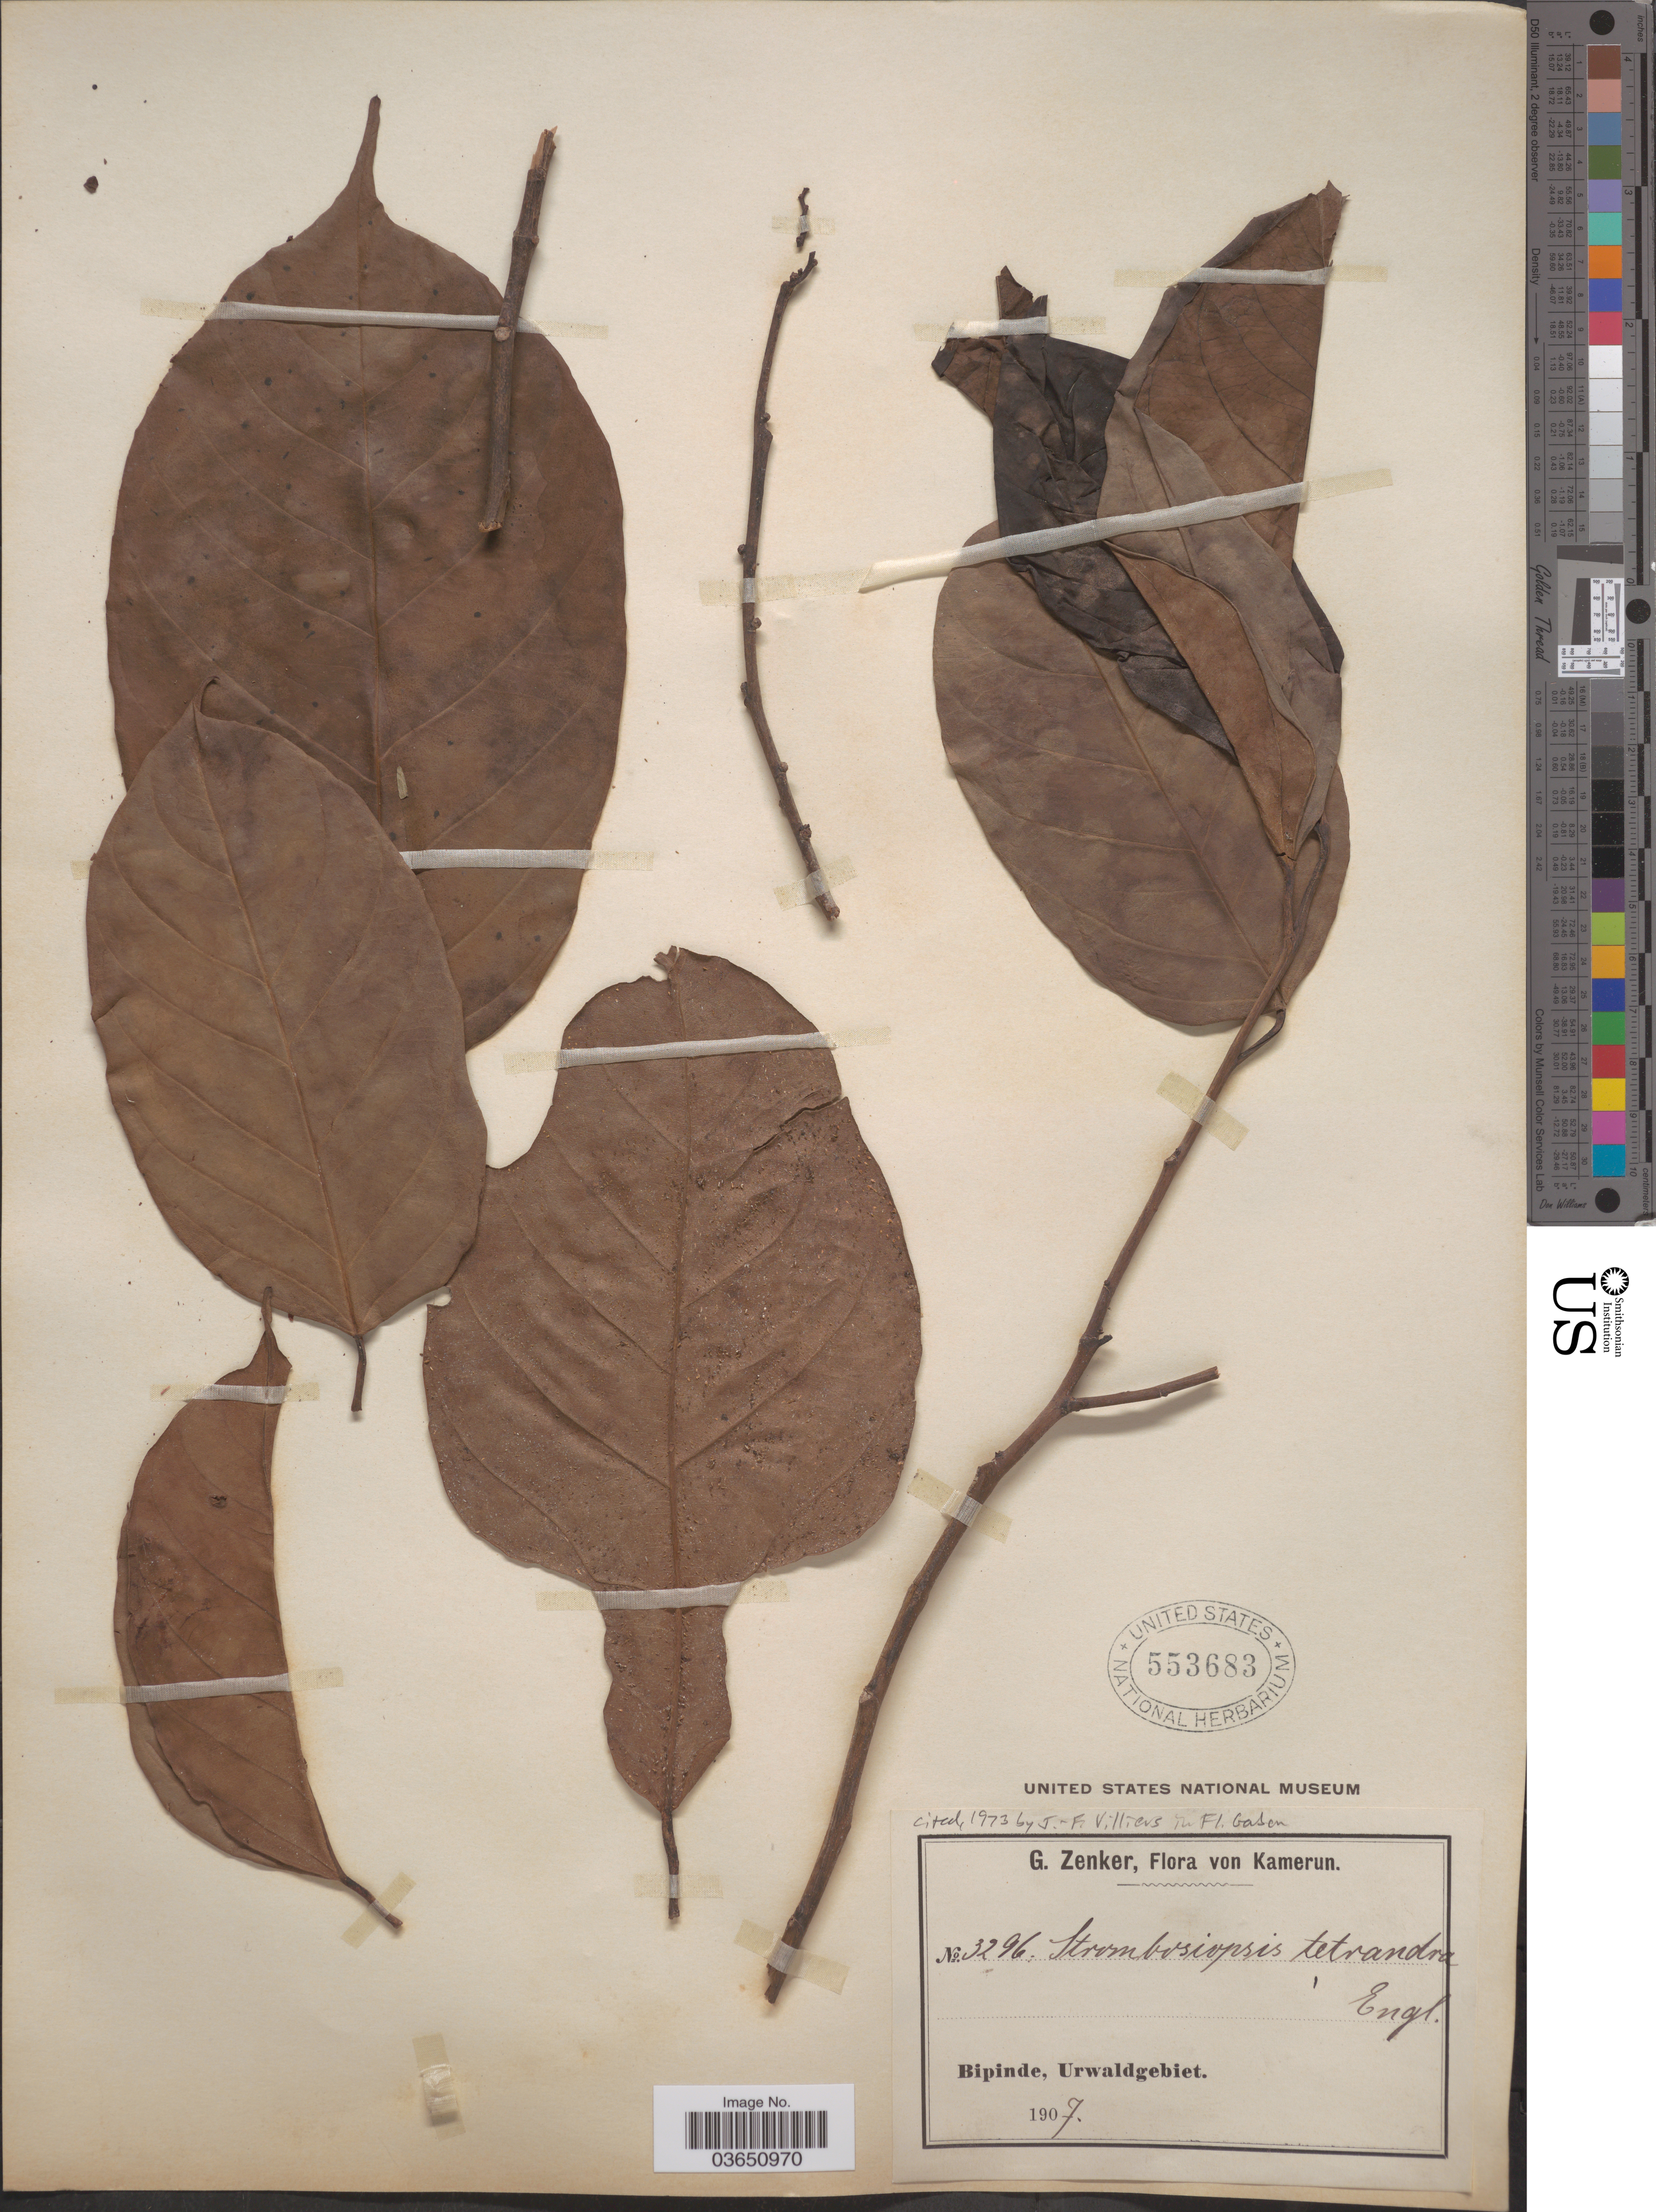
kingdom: Plantae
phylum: Tracheophyta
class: Magnoliopsida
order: Santalales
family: Strombosiaceae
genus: Strombosiopsis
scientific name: Strombosiopsis tetrandra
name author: Engl.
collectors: G. A. Zenker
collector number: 3296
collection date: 1907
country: Cameroon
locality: Bipinde, Urwaldgebiet.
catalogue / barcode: US 553683